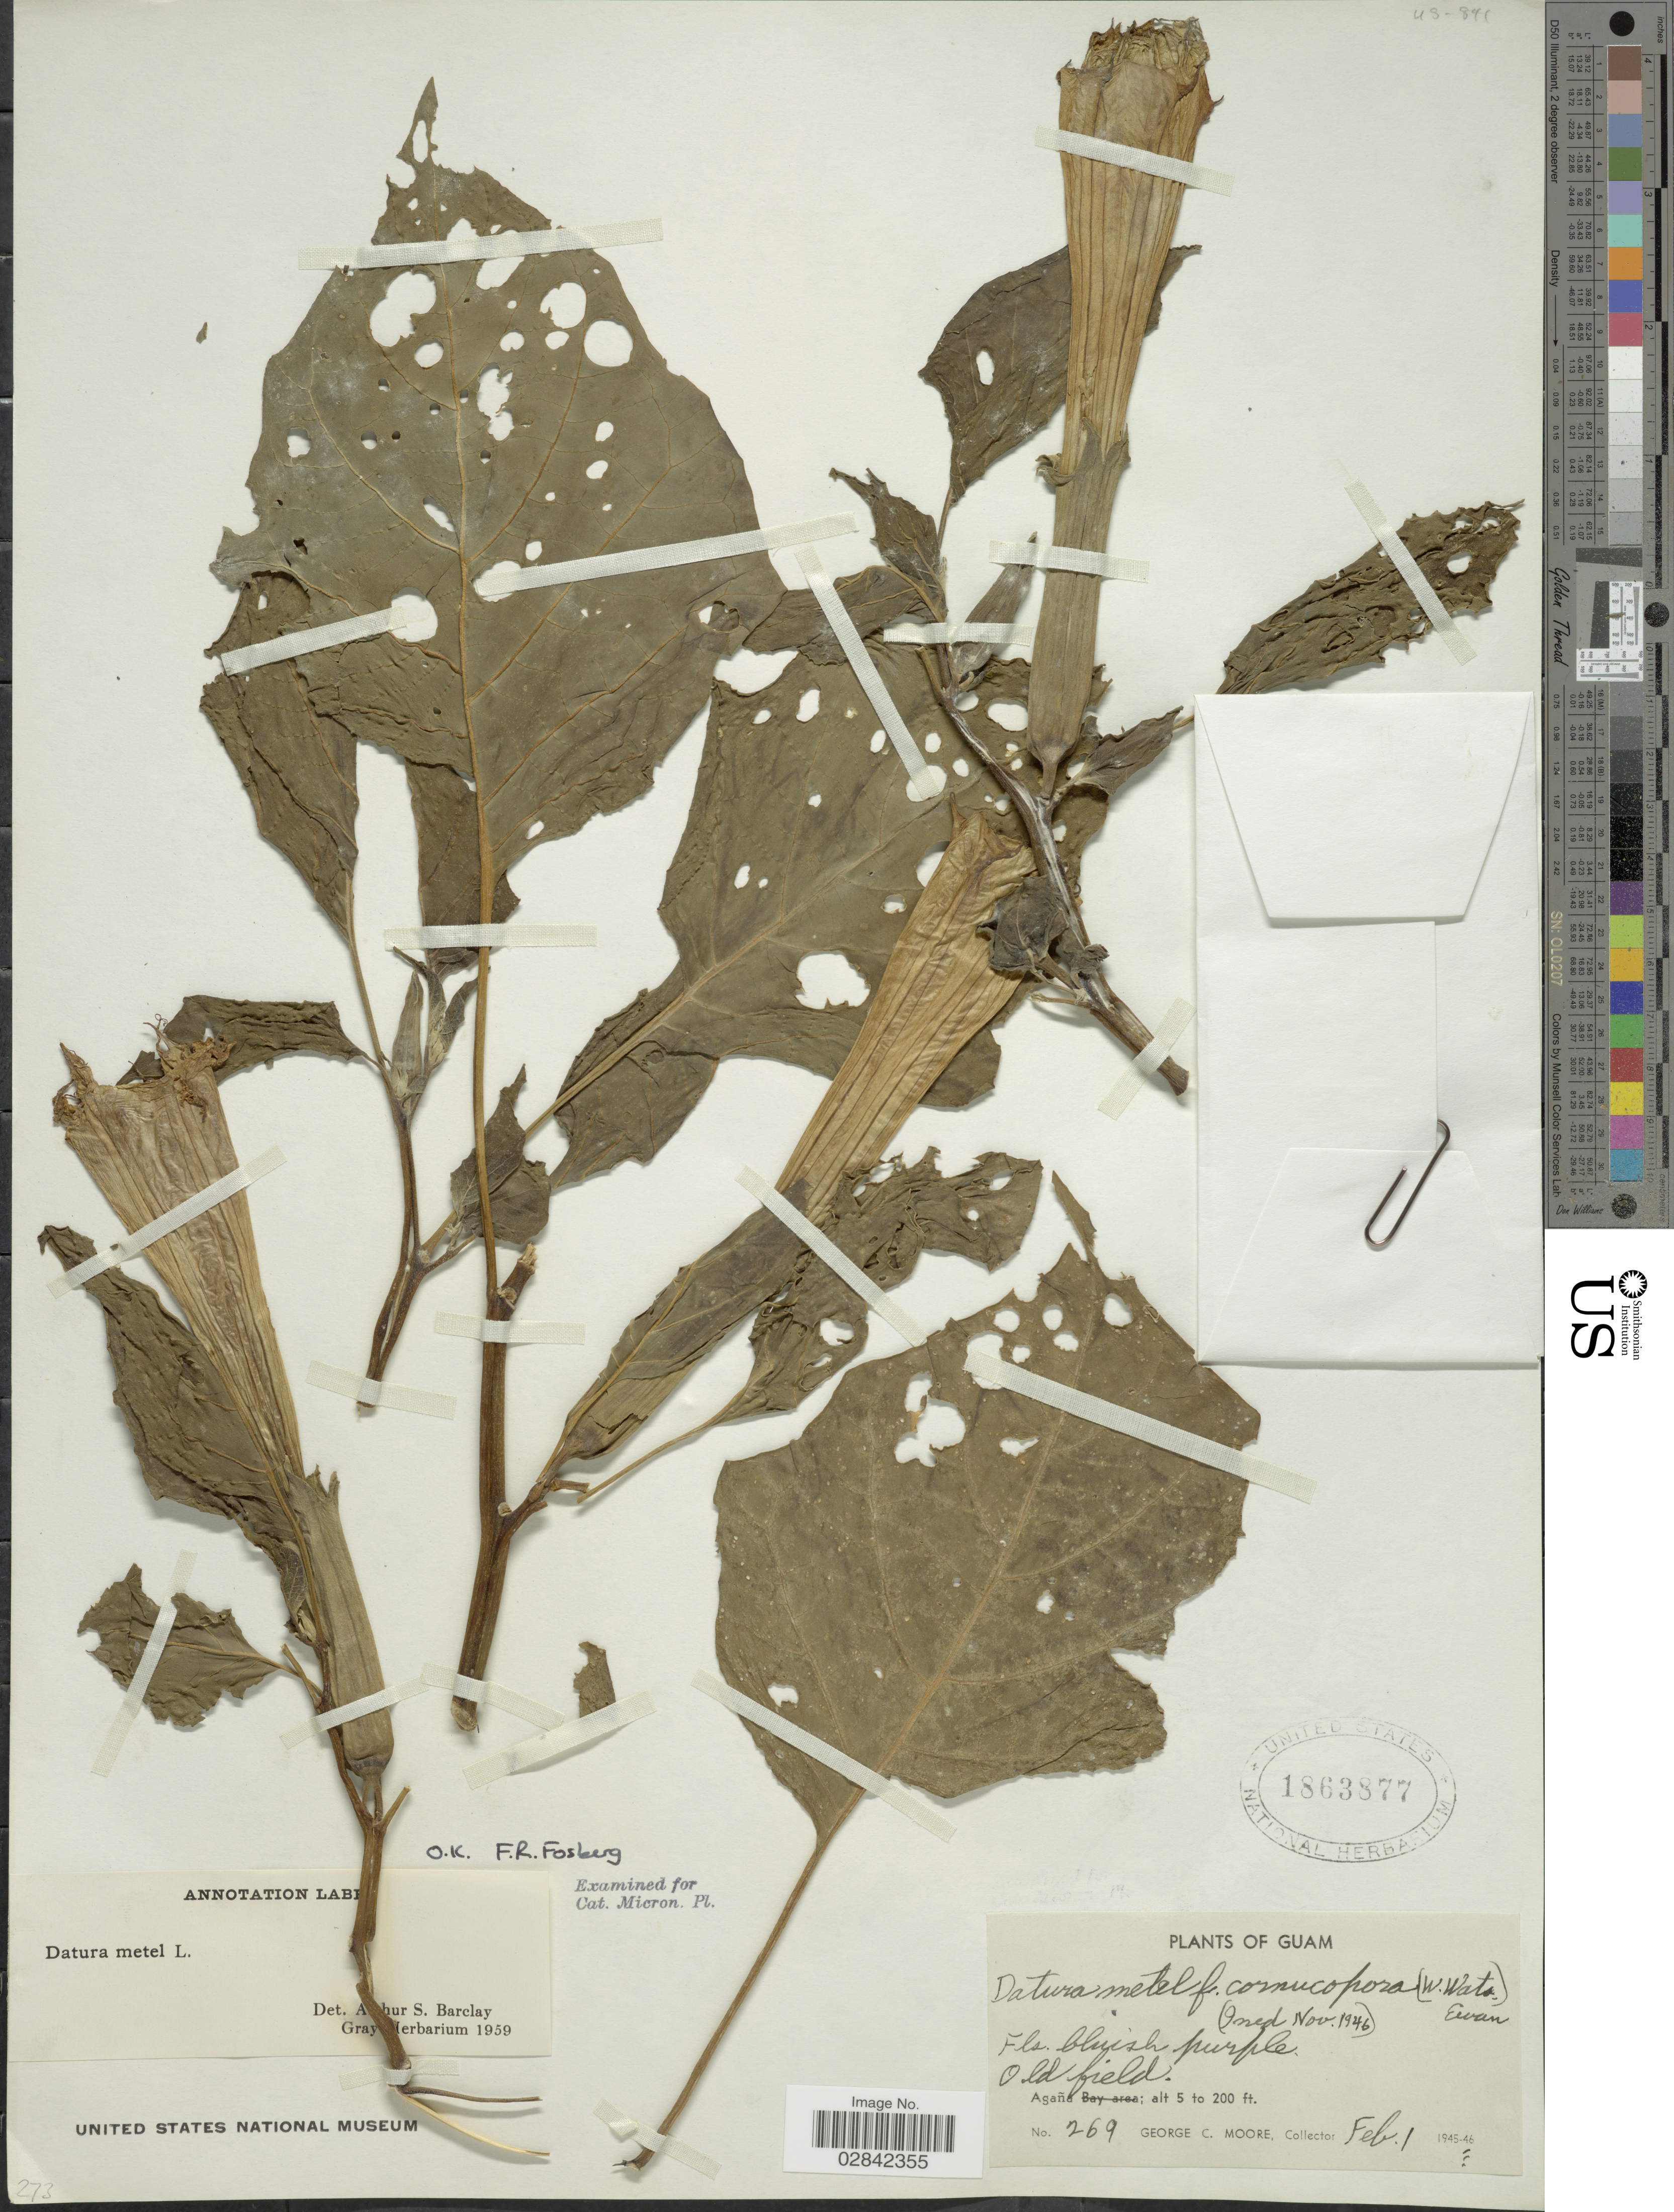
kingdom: Plantae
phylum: Tracheophyta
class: Magnoliopsida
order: Solanales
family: Solanaceae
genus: Datura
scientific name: Datura metel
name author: L.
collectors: G. C. Moore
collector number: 269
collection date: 1946-02-01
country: Guam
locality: Old field, Agaña.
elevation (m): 2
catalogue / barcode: US 1863877